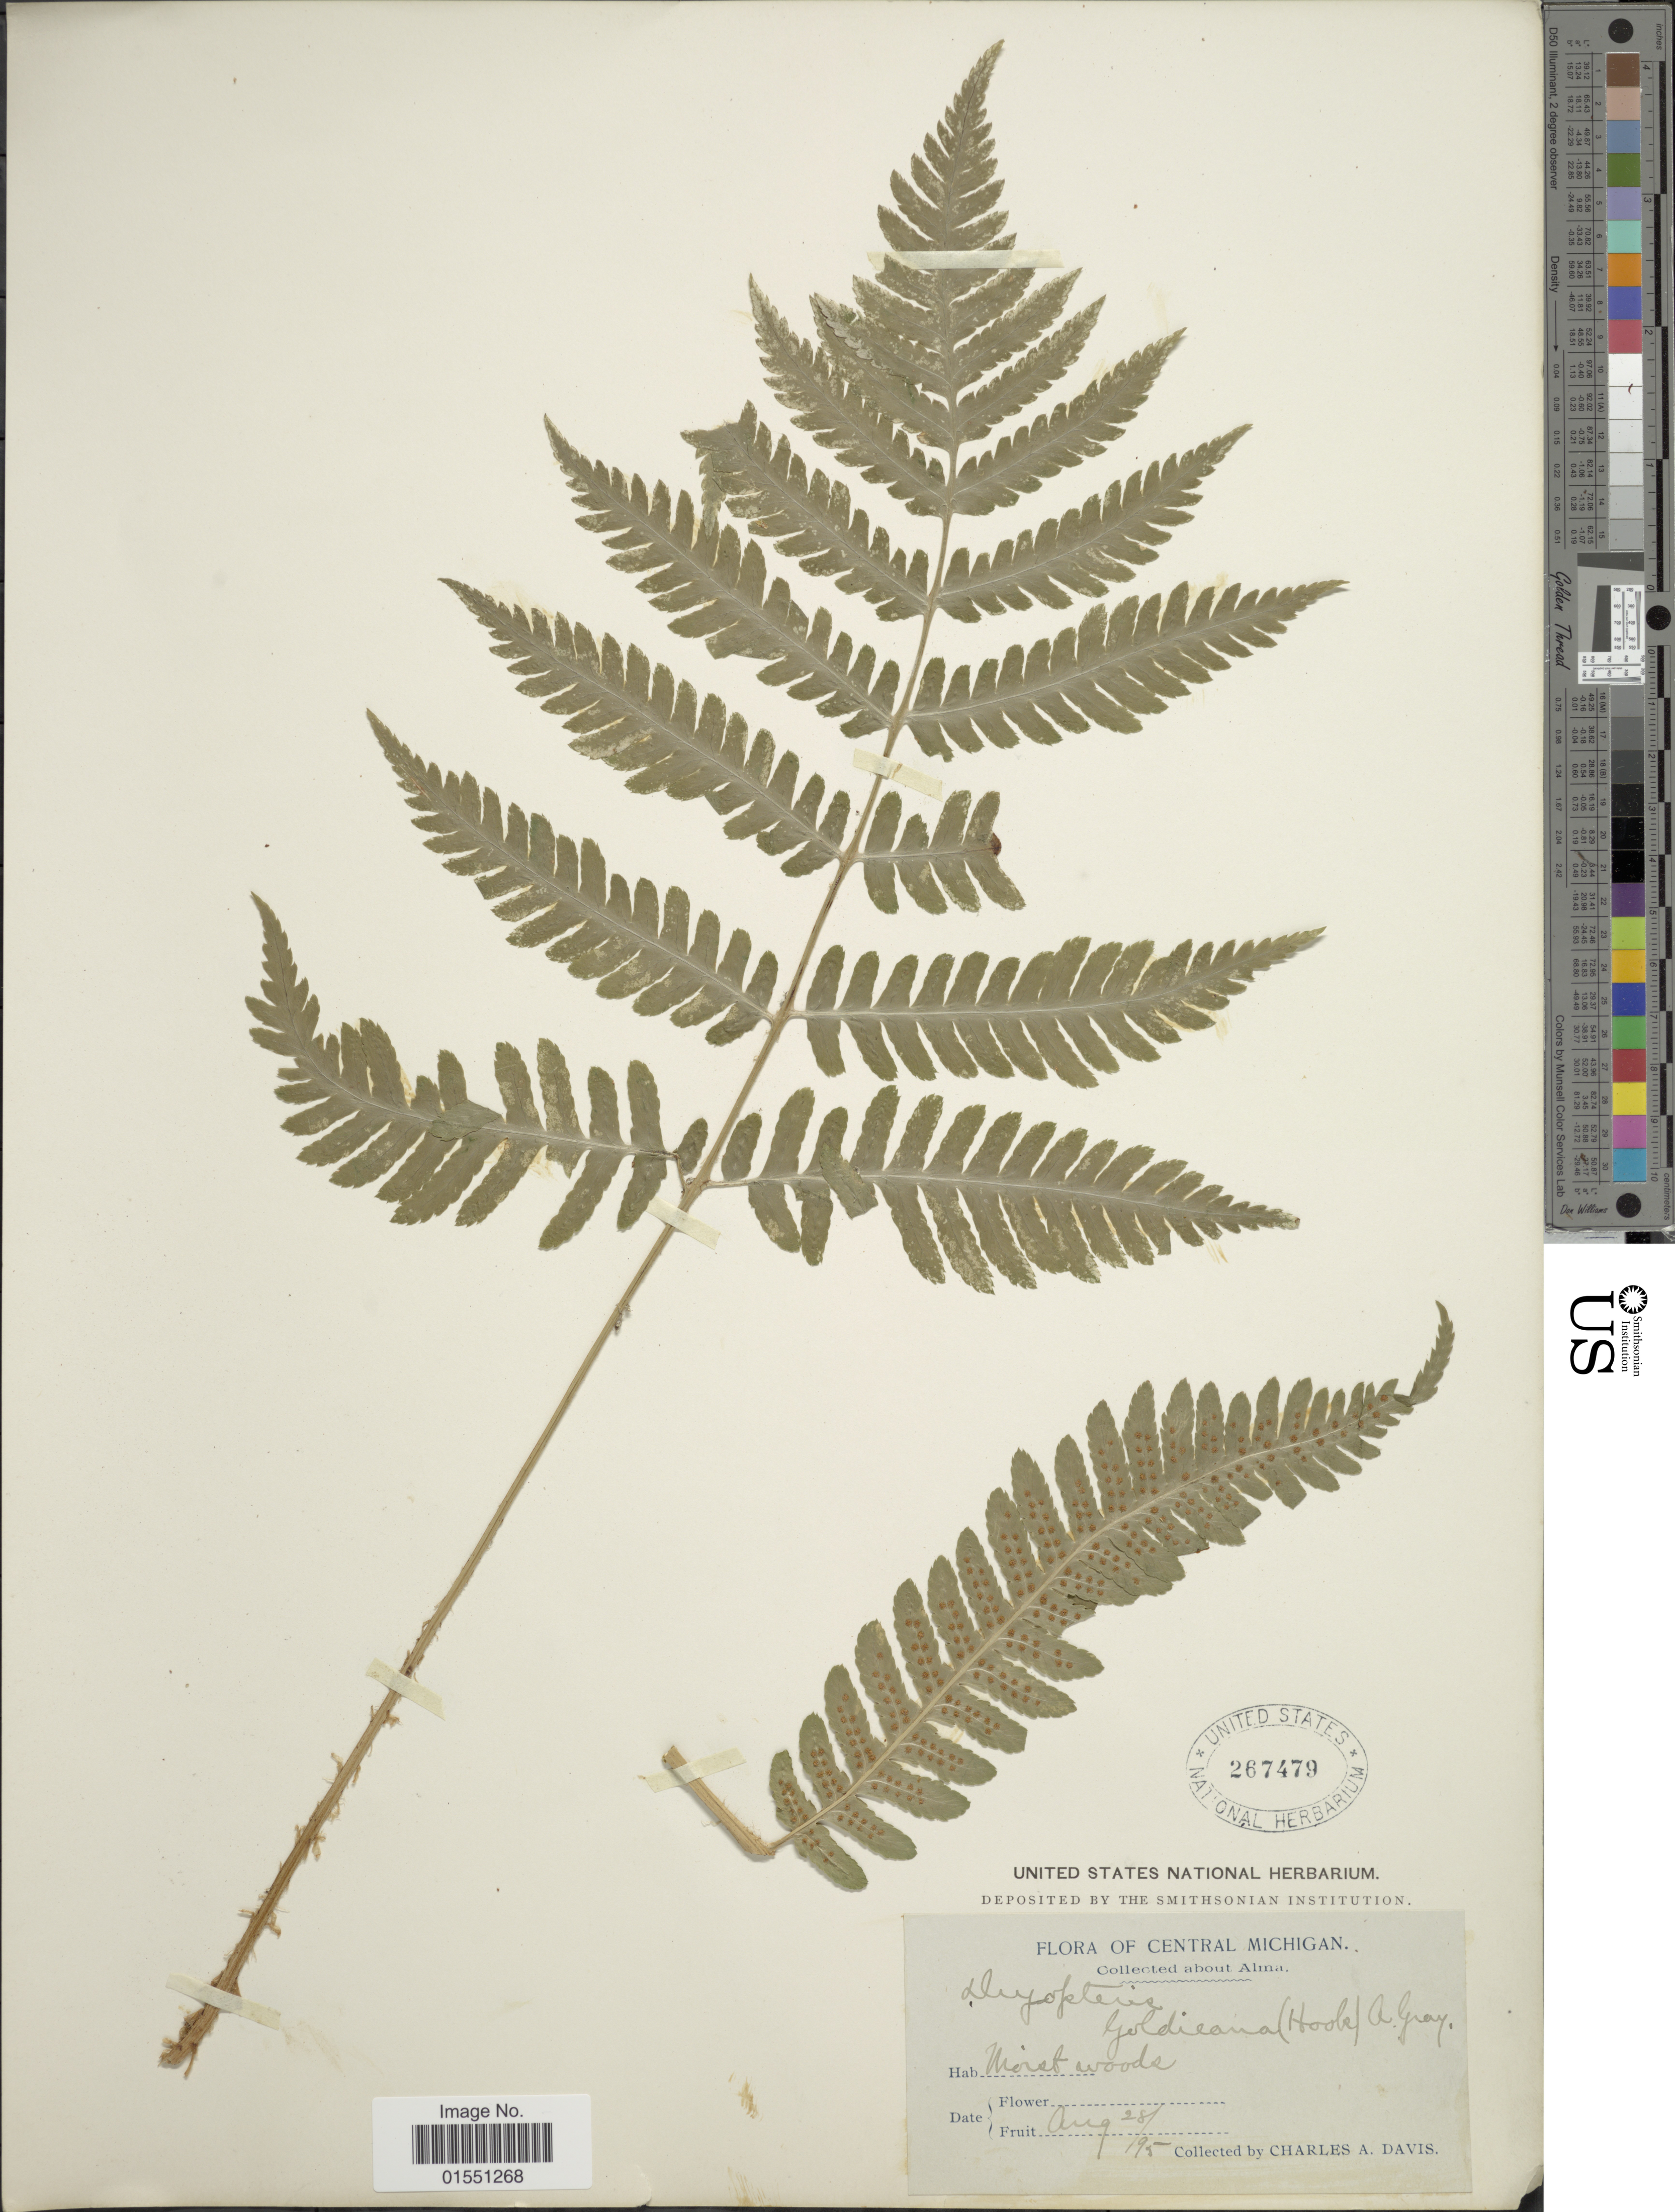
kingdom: Plantae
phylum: Tracheophyta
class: Polypodiopsida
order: Polypodiales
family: Dryopteridaceae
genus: Dryopteris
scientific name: Dryopteris goldiana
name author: (Hook. ex Goldie) A. Gray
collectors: C. Davis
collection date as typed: Transcribed d/m/y: 28/8/95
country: United States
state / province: Michigan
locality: Central MIchigan, Alma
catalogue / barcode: US 267479